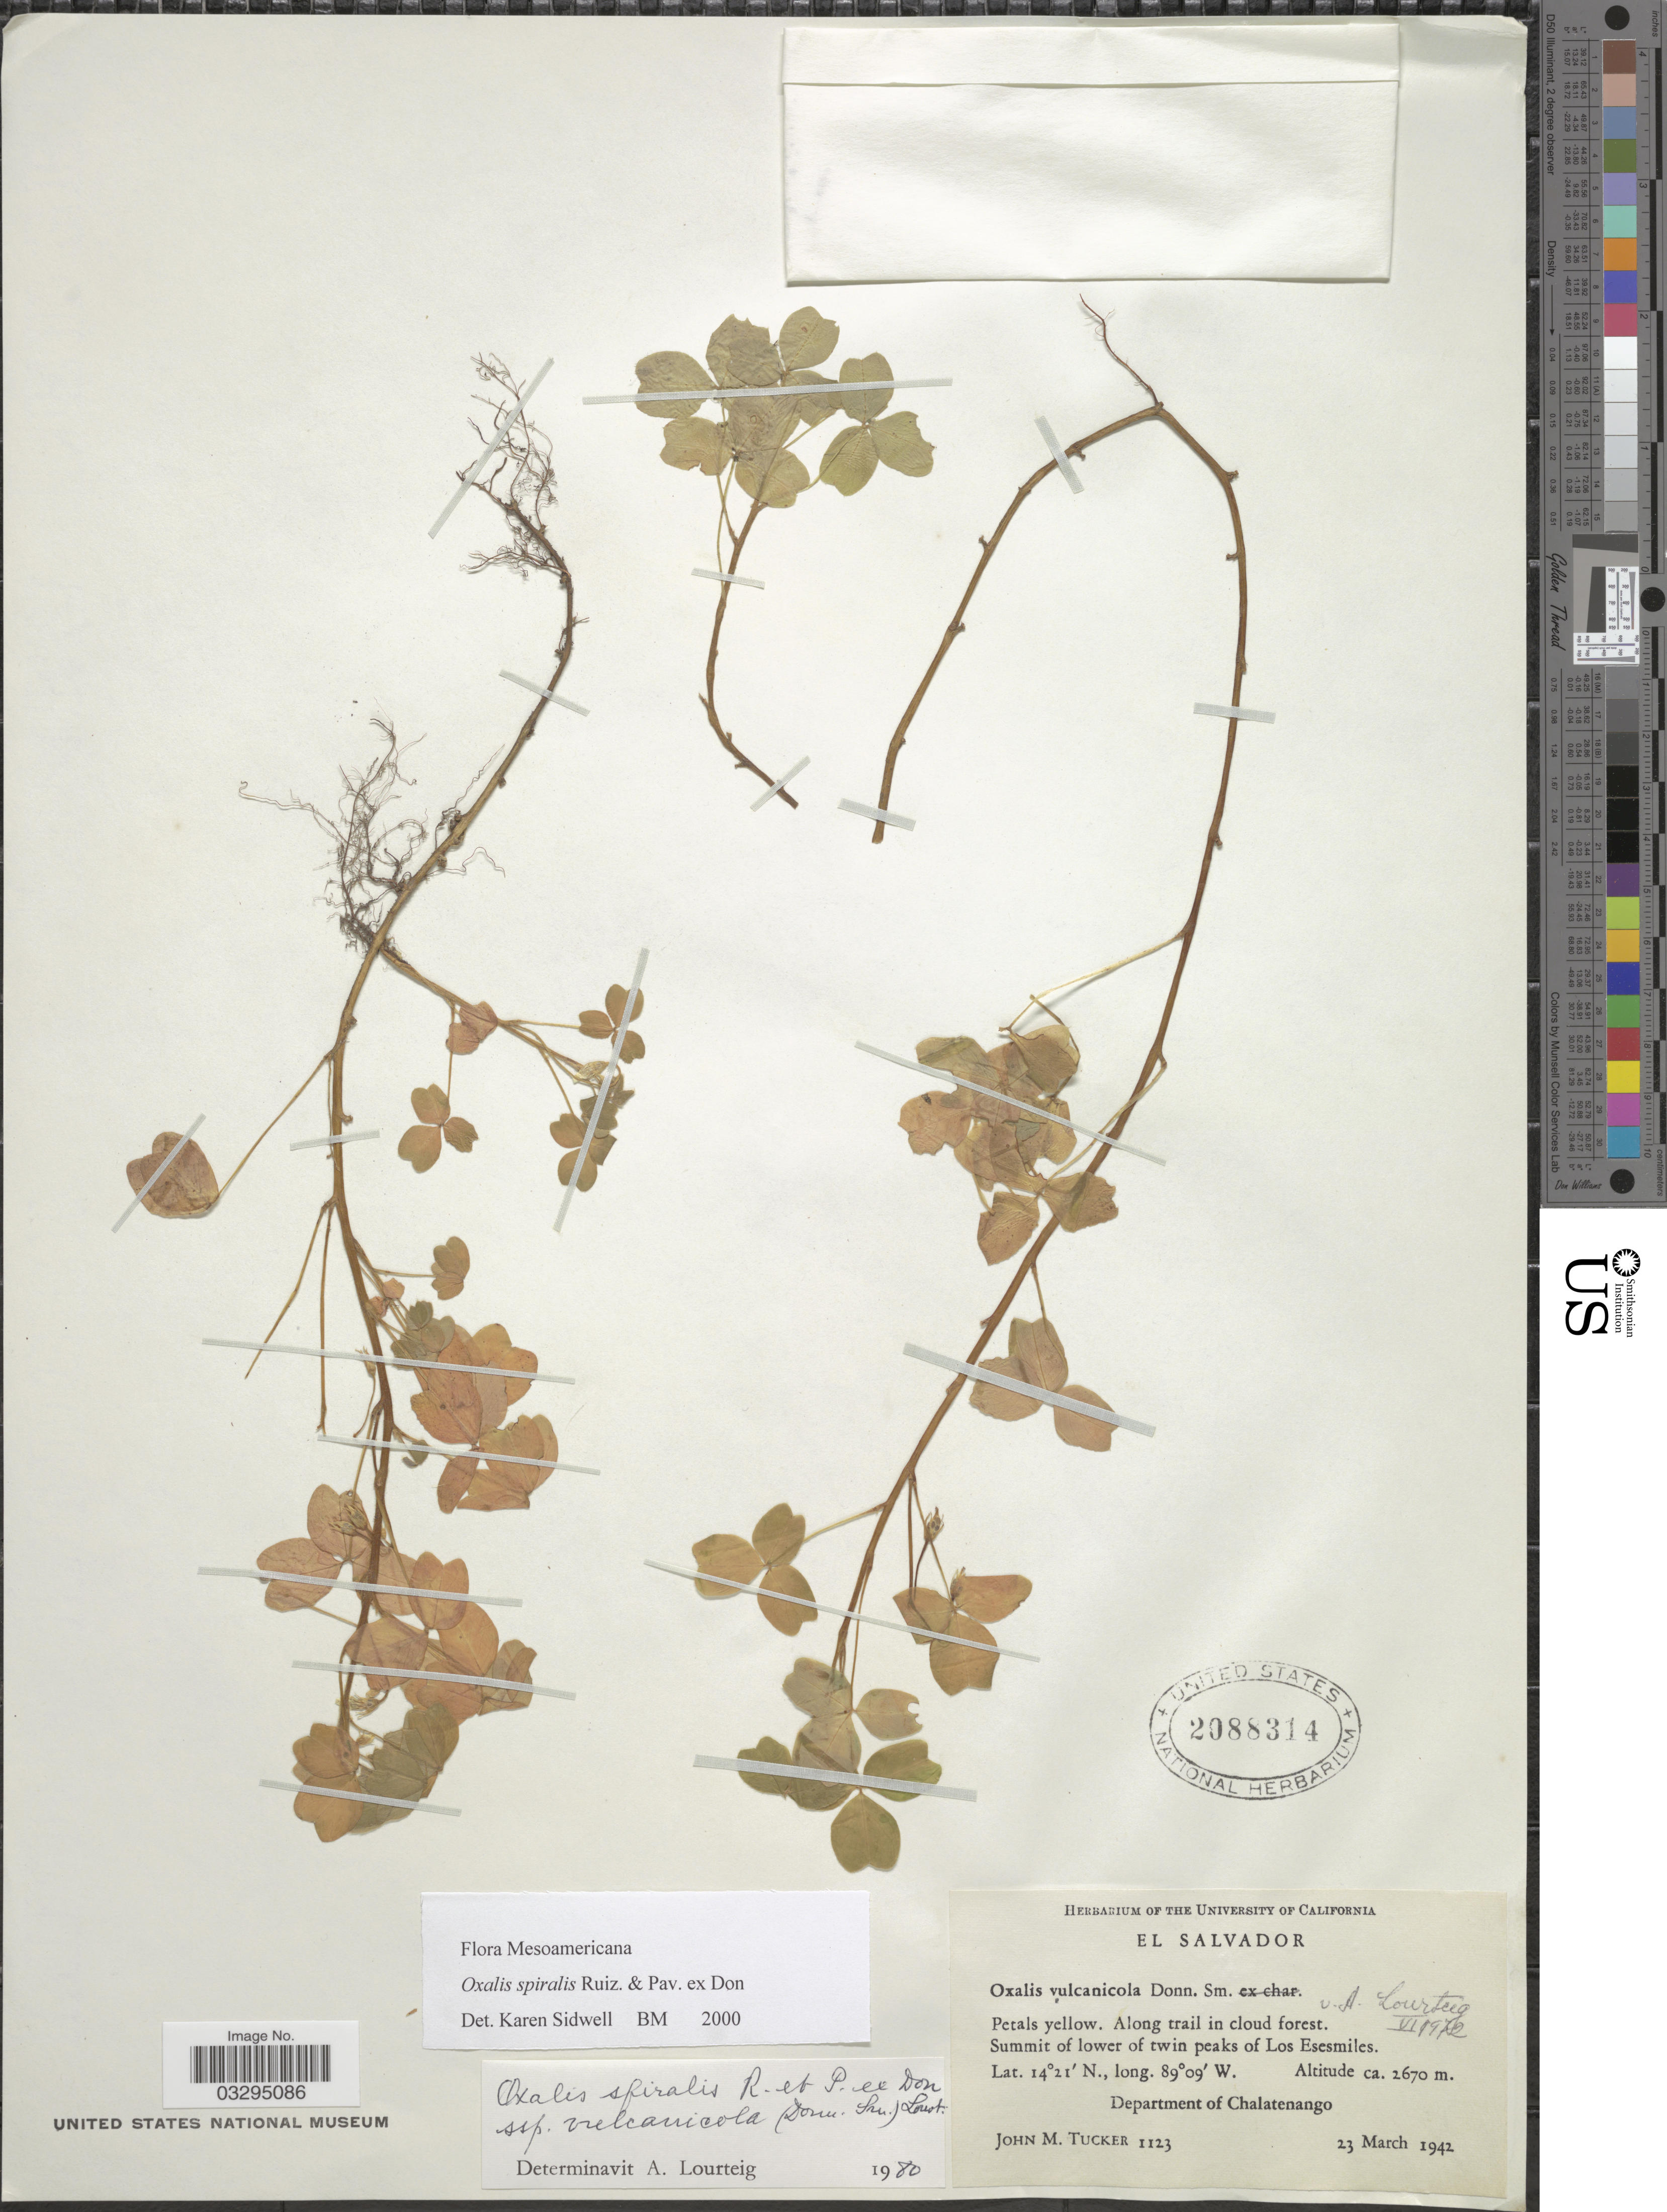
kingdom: Plantae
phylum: Tracheophyta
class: Magnoliopsida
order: Oxalidales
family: Oxalidaceae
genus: Oxalis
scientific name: Oxalis spiralis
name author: Ruiz & Pav. ex G. Don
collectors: J. M. Tucker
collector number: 1123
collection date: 1942-03-23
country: El Salvador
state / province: Chalatenango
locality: Summit of lower of twin peaks of Los Esesmiles. Department of Chalatenango.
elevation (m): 2670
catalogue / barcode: US 2088314